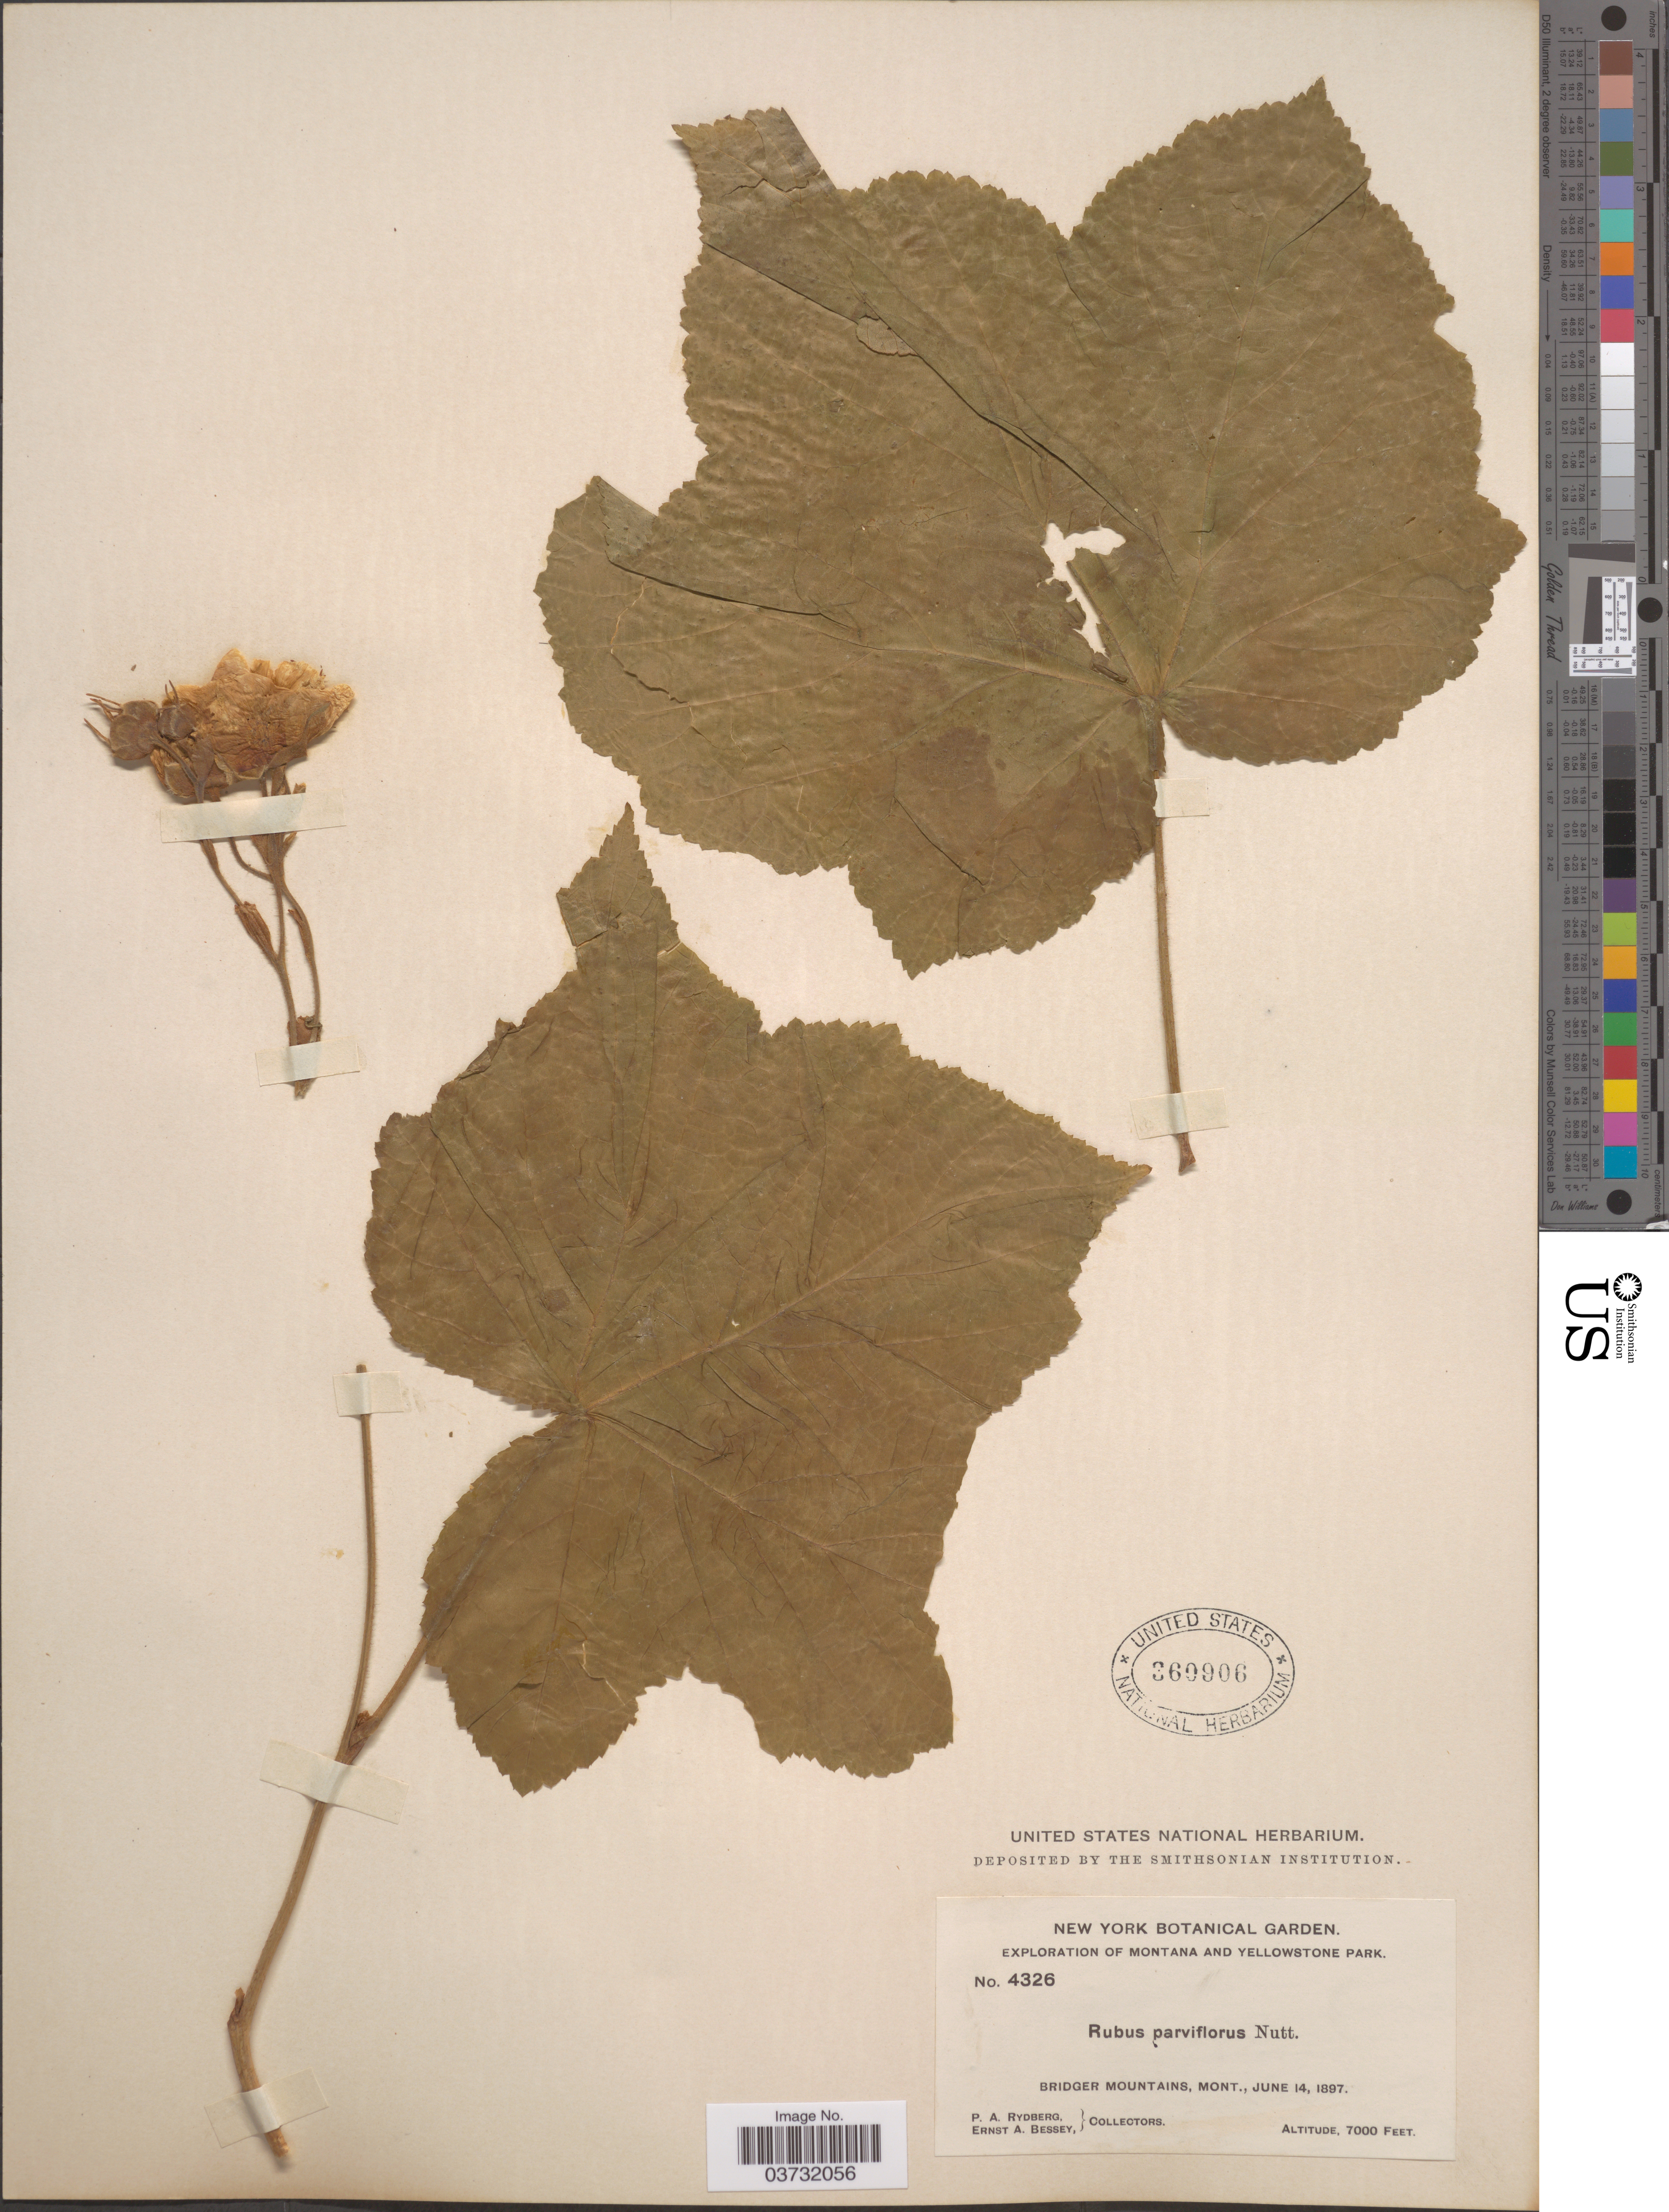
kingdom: Plantae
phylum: Tracheophyta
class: Magnoliopsida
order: Rosales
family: Rosaceae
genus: Rubus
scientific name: Rubus parviflorus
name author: Nutt.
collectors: P. A. Rydberg & E. A. Bessey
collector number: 4326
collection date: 1897-06-14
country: United States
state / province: Montana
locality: Yellowstone Park. Bridger Mountains.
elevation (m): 2134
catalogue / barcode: US 360906